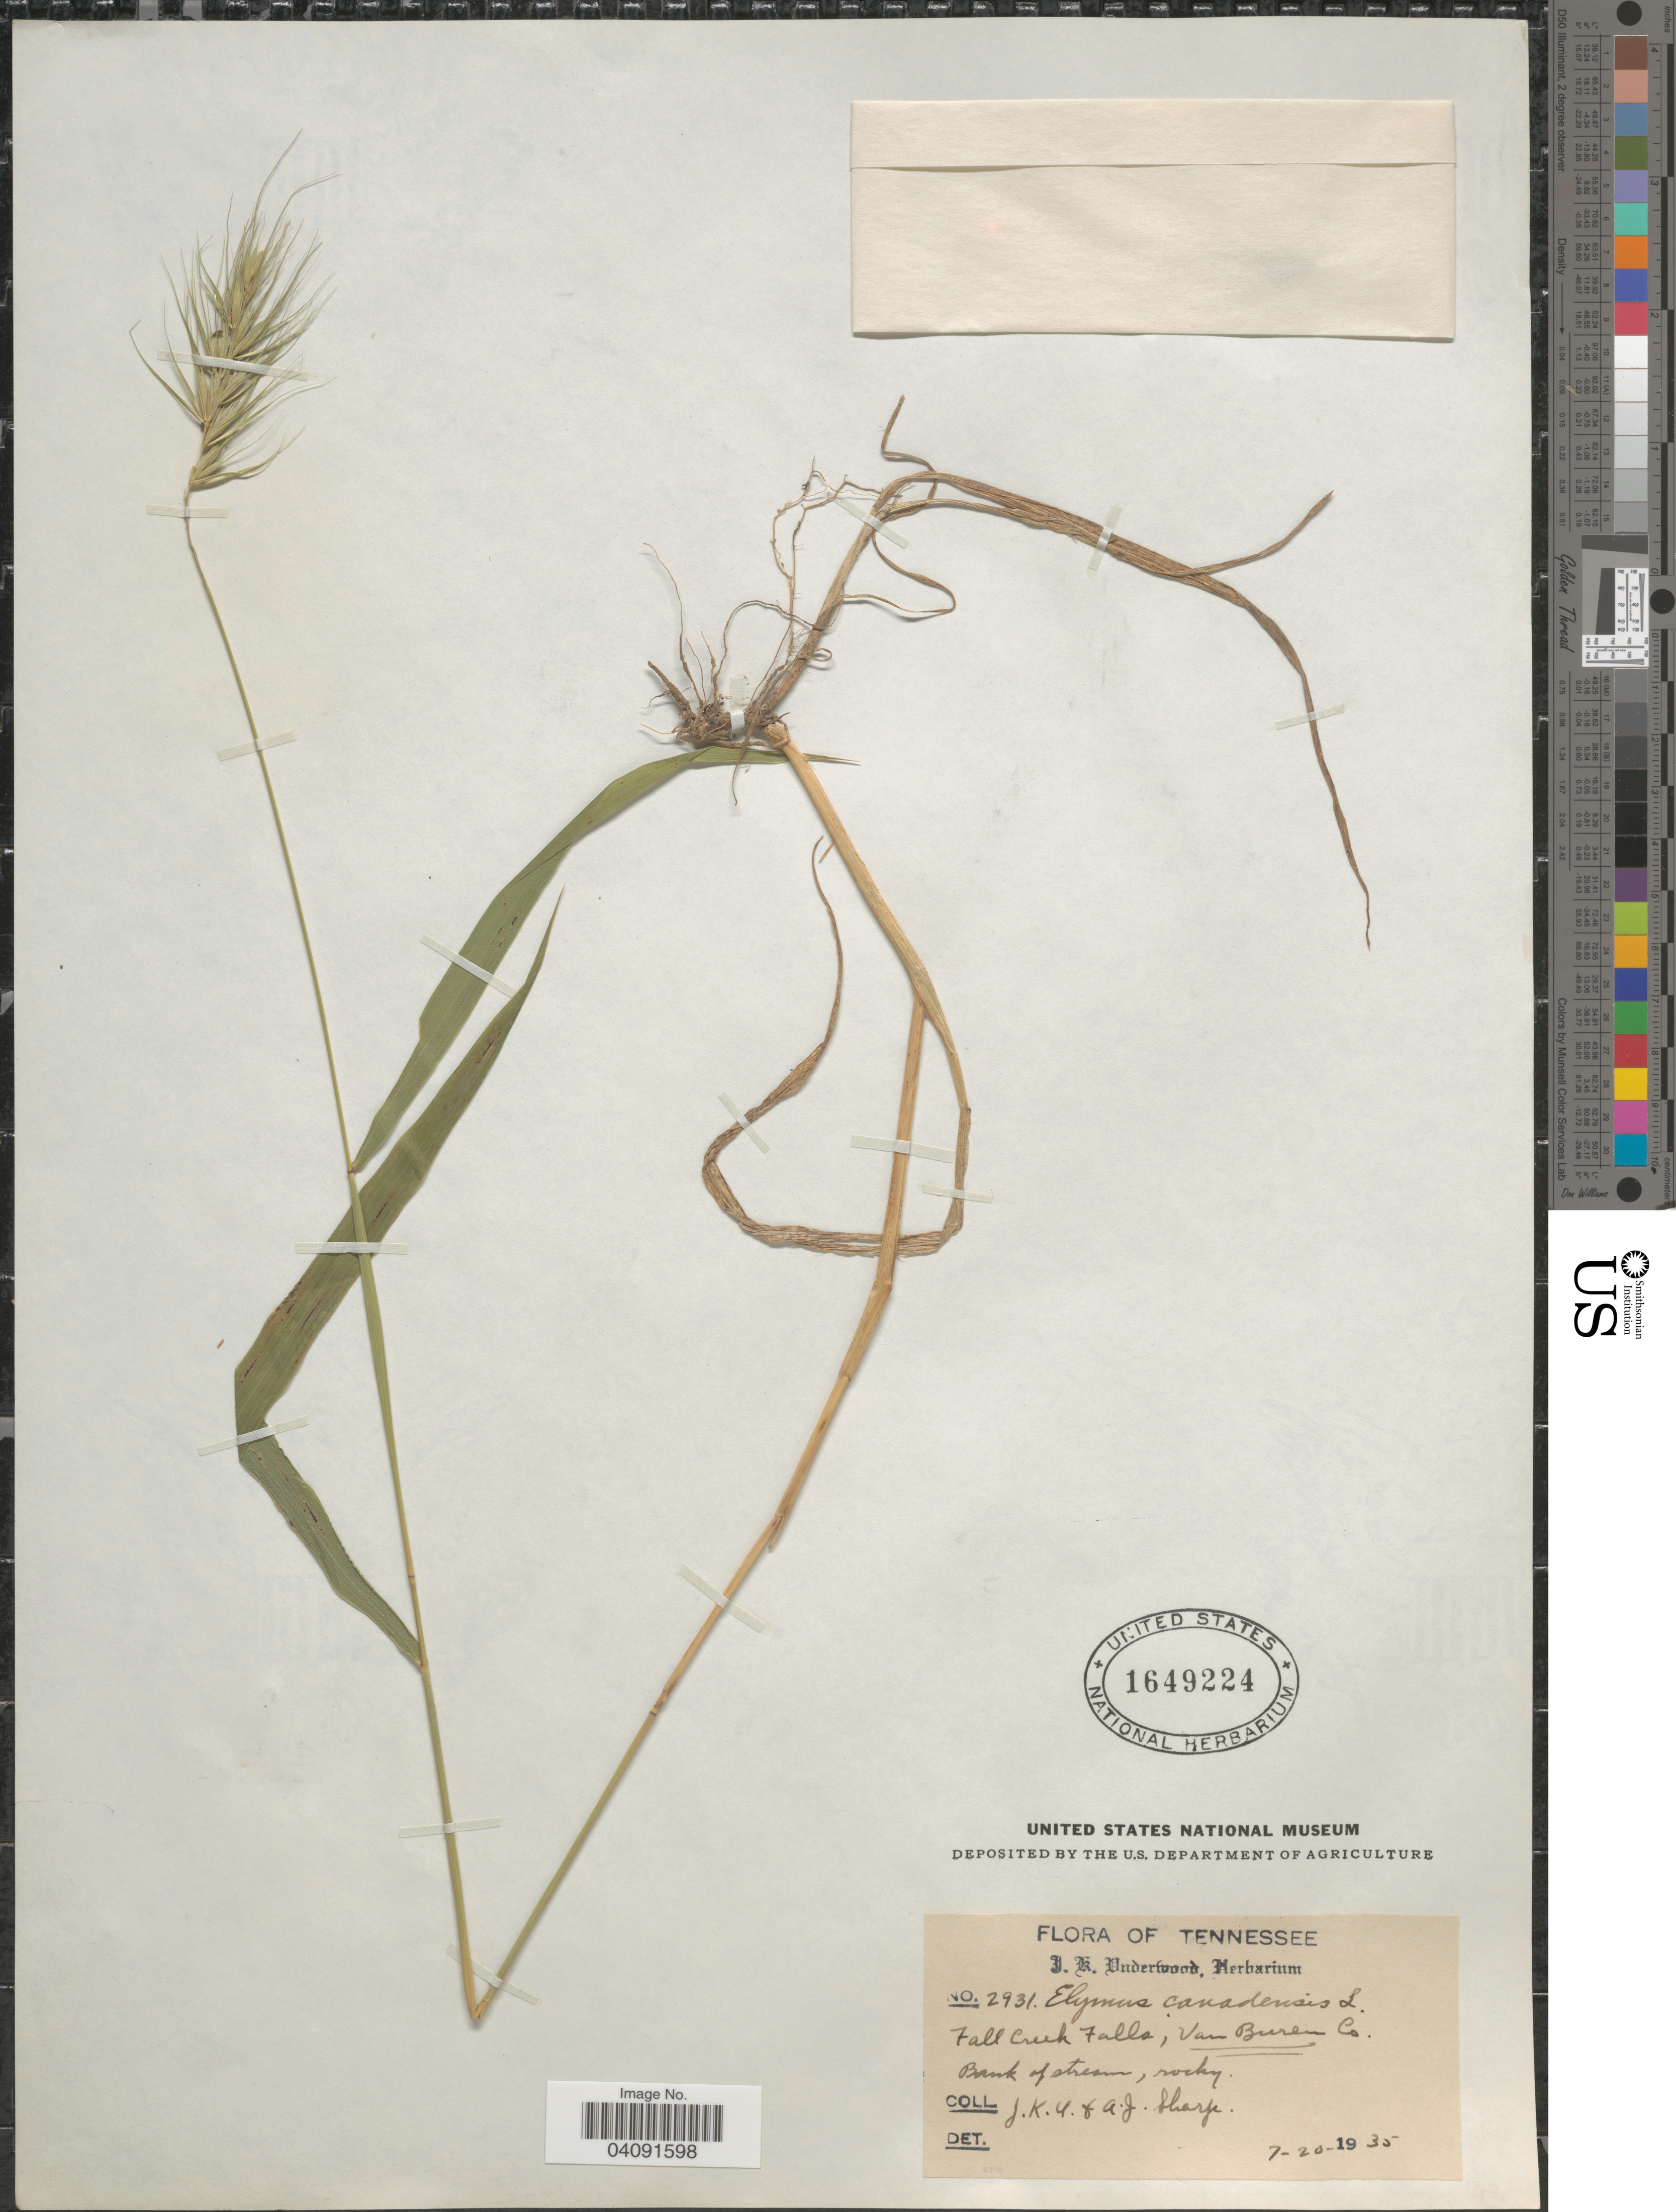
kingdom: Plantae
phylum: Tracheophyta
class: Liliopsida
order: Poales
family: Poaceae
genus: Elymus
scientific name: Elymus canadensis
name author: L.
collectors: J. Sharp & A. J. Sharp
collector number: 2931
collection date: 1935-07-20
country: United States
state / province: Tennessee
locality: Fall Creek Falls, Van Buren Co. Bank of stream, rocky.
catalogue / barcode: US 1649224